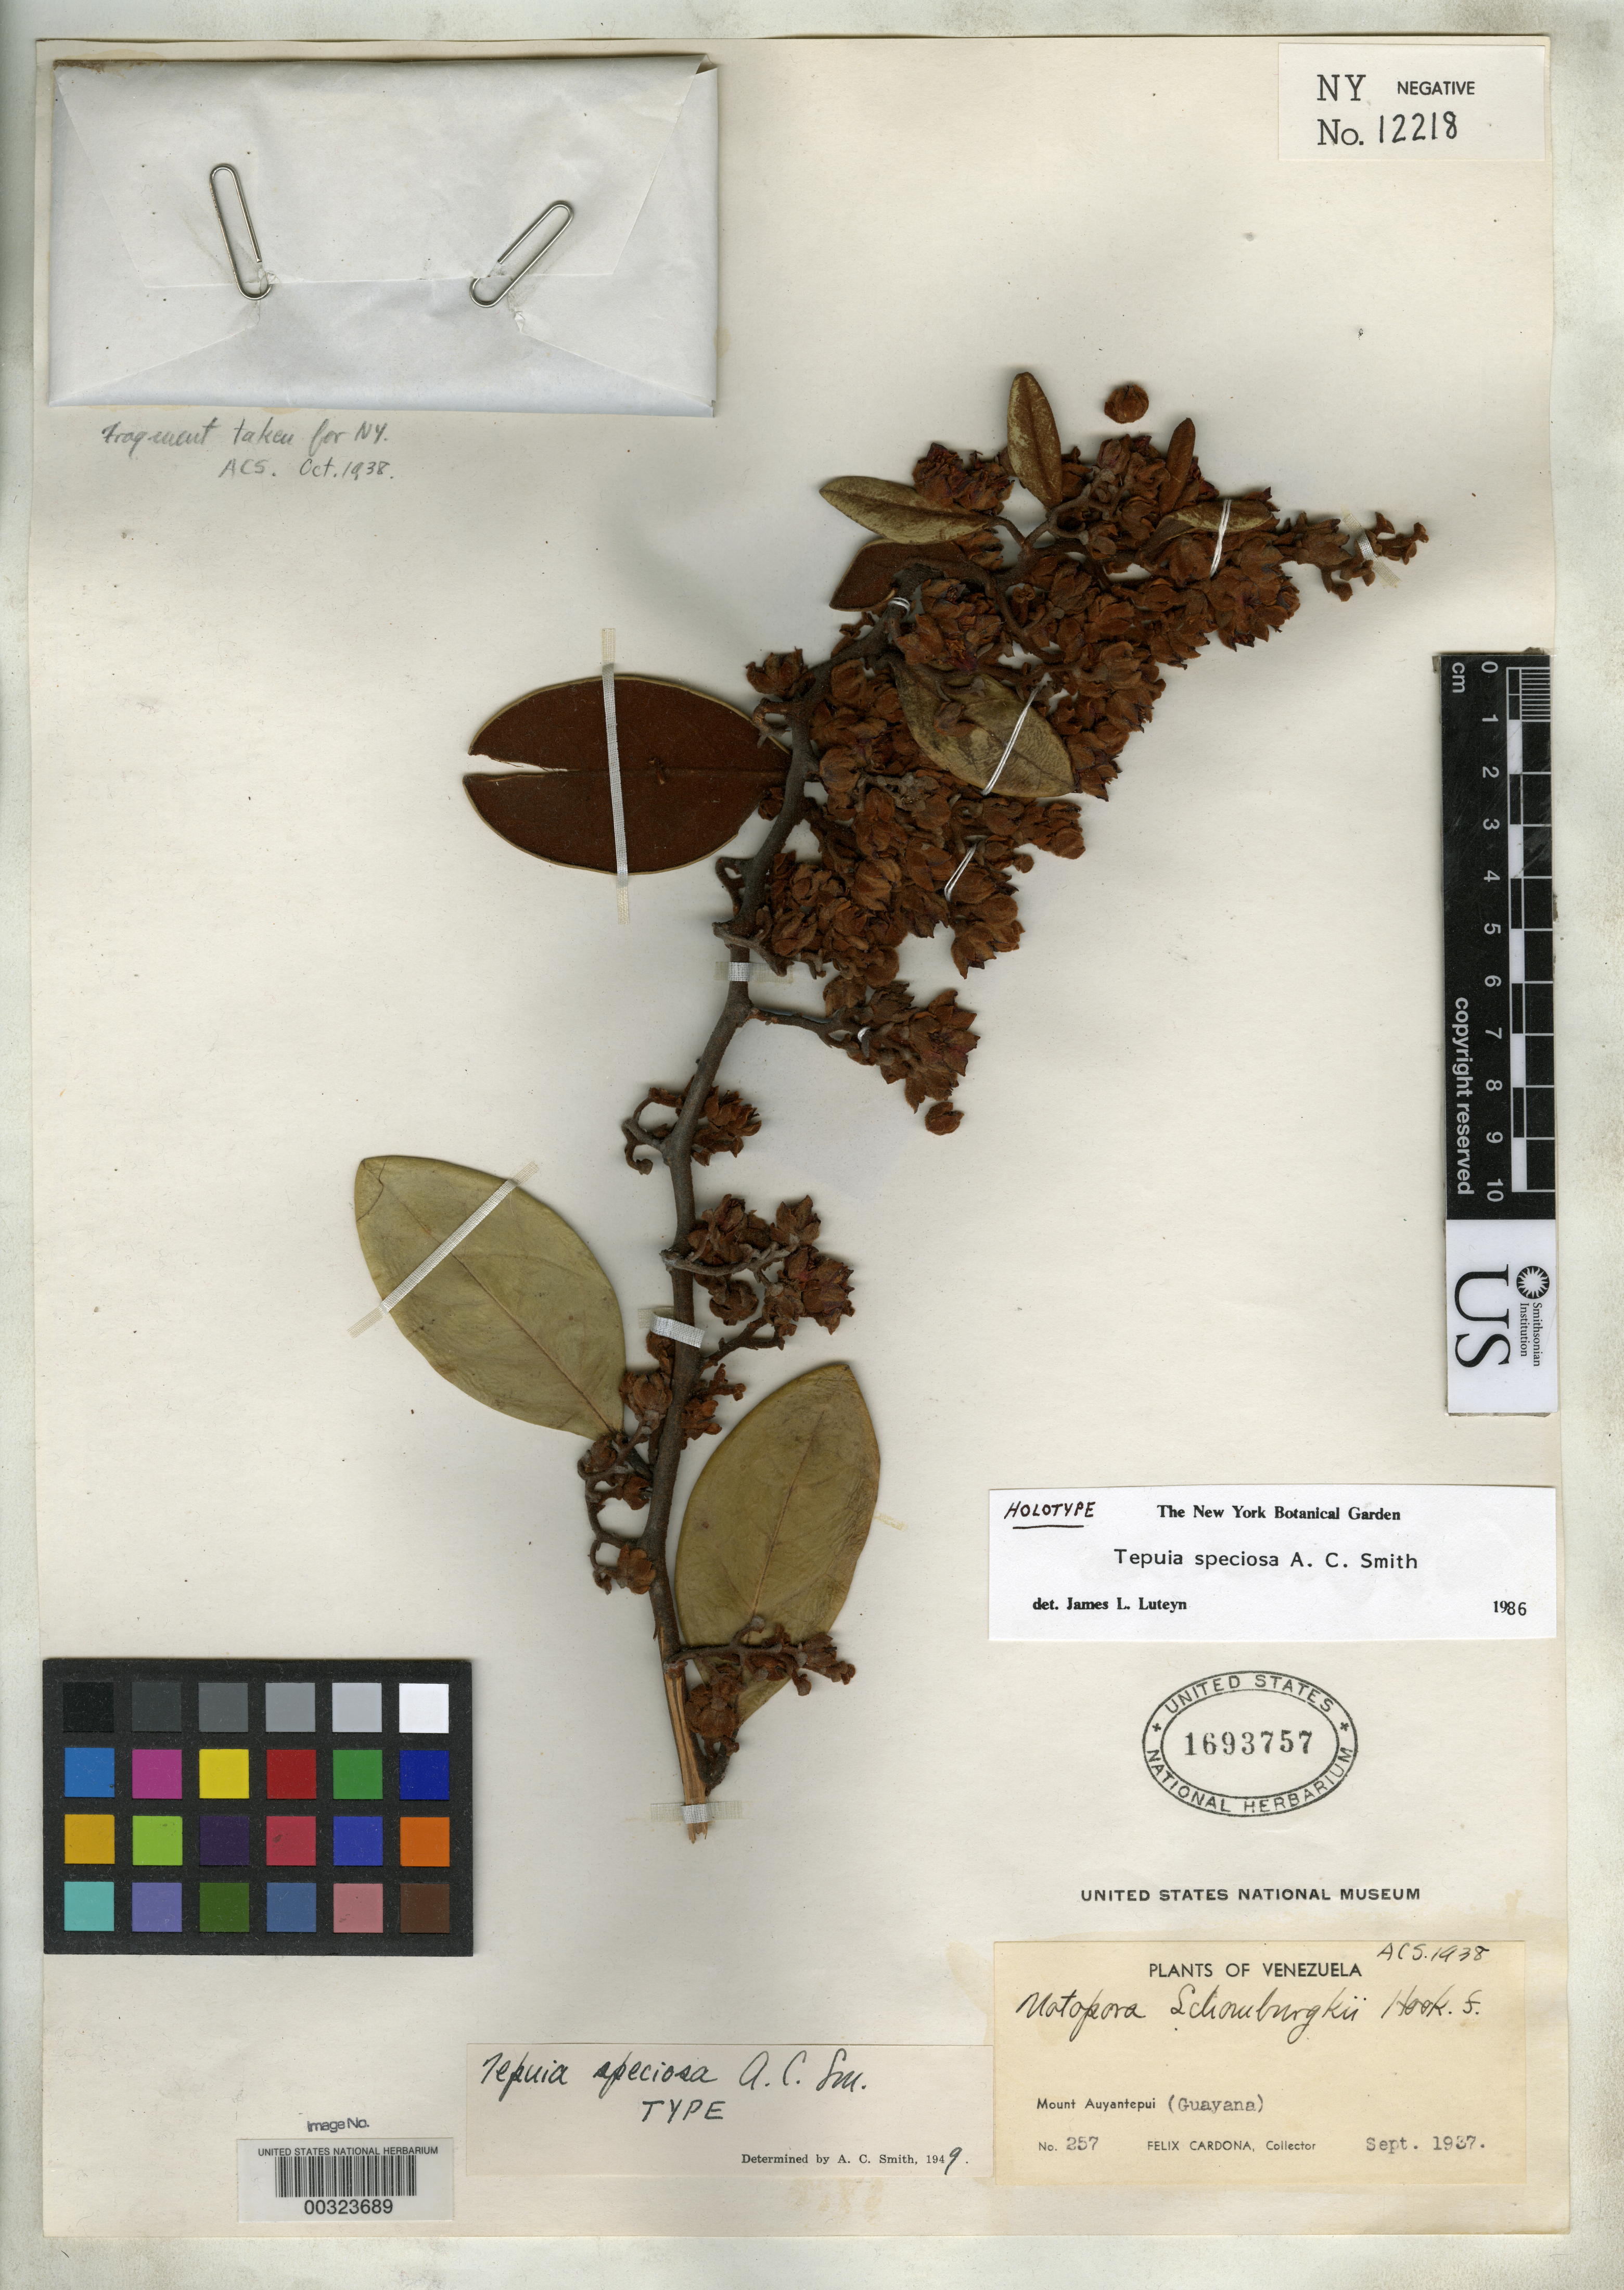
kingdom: Plantae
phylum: Tracheophyta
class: Magnoliopsida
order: Ericales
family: Ericaceae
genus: Tepuia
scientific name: Tepuia speciosa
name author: A.C. Sm.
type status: Holotype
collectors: F. Cardona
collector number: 257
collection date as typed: Sep 1937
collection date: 1937-09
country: Venezuela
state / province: Bolivar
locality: Mt. Auyantepui (Guayana).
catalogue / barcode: US 1693757